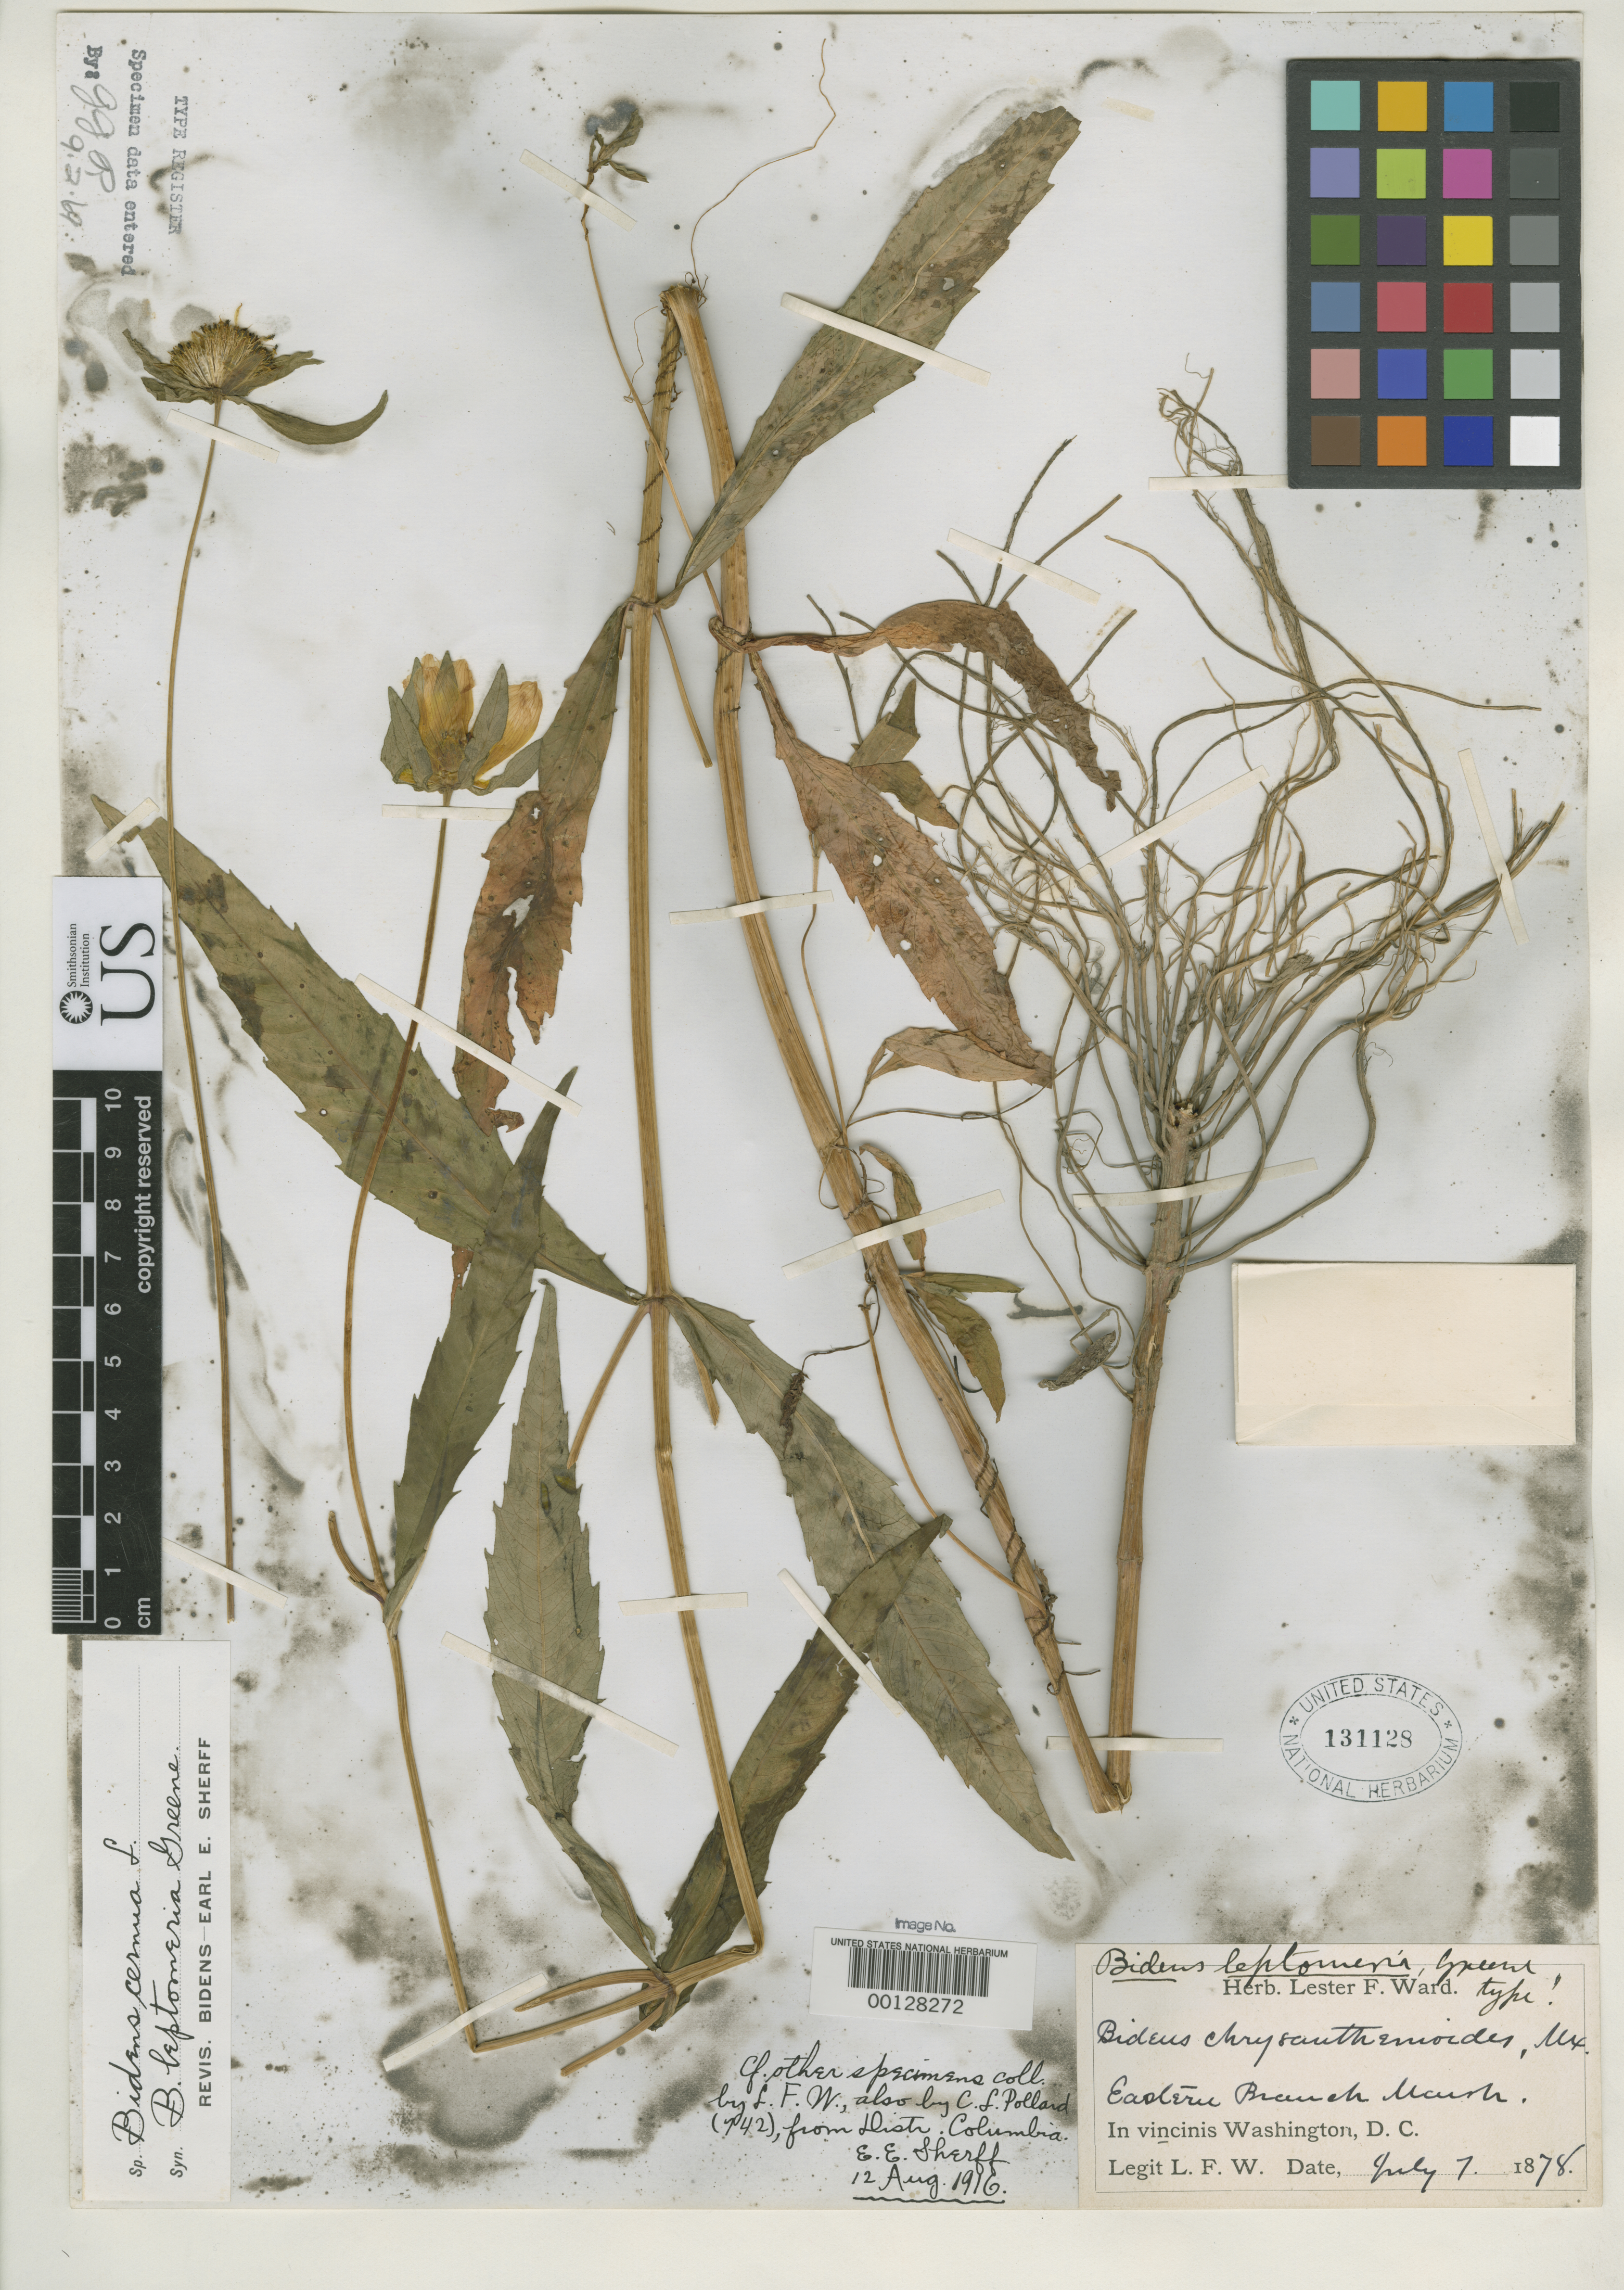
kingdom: Plantae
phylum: Tracheophyta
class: Magnoliopsida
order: Asterales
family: Asteraceae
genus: Bidens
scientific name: Bidens leptomeria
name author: Greene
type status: Isotype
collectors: L. F. Ward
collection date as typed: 07 Jul 1878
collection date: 1878-07-07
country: United States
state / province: District of Columbia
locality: Eastern Branch Marsh.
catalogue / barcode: US 131128